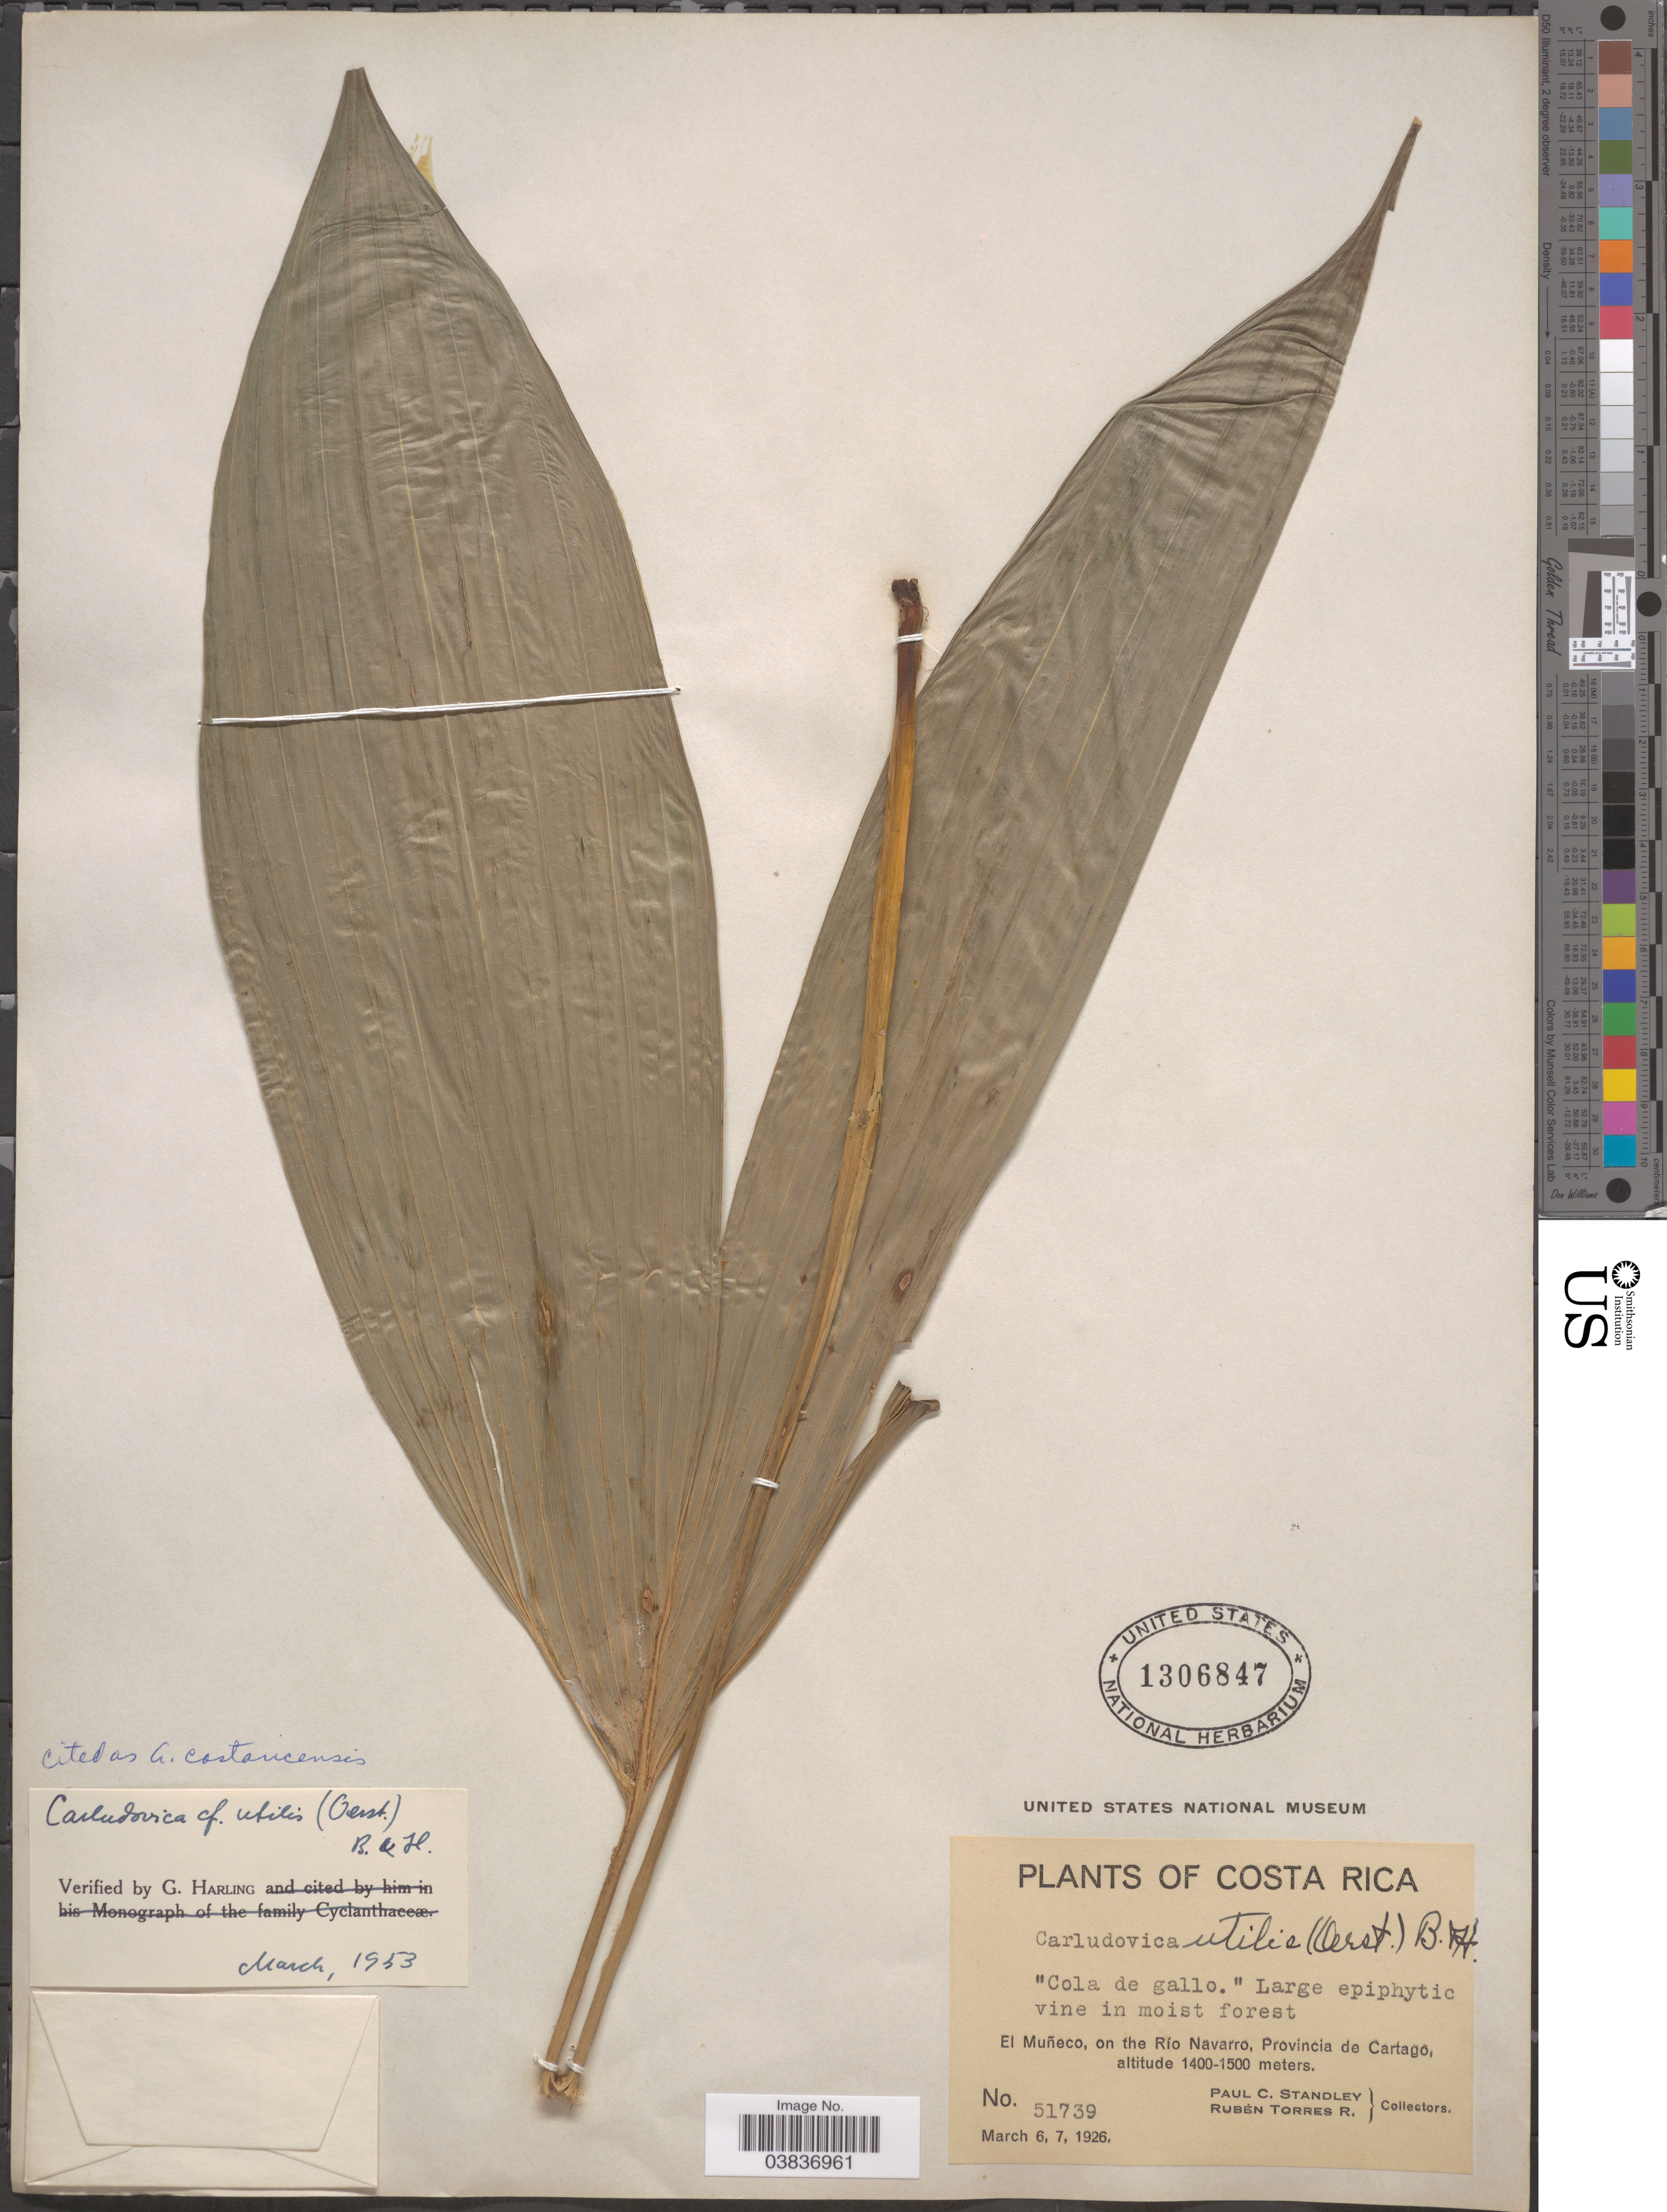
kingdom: Plantae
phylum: Tracheophyta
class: Liliopsida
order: Pandanales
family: Cyclanthaceae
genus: Asplundia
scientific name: Asplundia costaricensis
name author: Harling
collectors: P. C. Standley & R. Torres Rojas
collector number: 51739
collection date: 1926-03-06/1926-03-07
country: Costa Rica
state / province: Cartago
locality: El Muñeco, on the Río Navarro.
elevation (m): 1400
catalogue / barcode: US 1306847